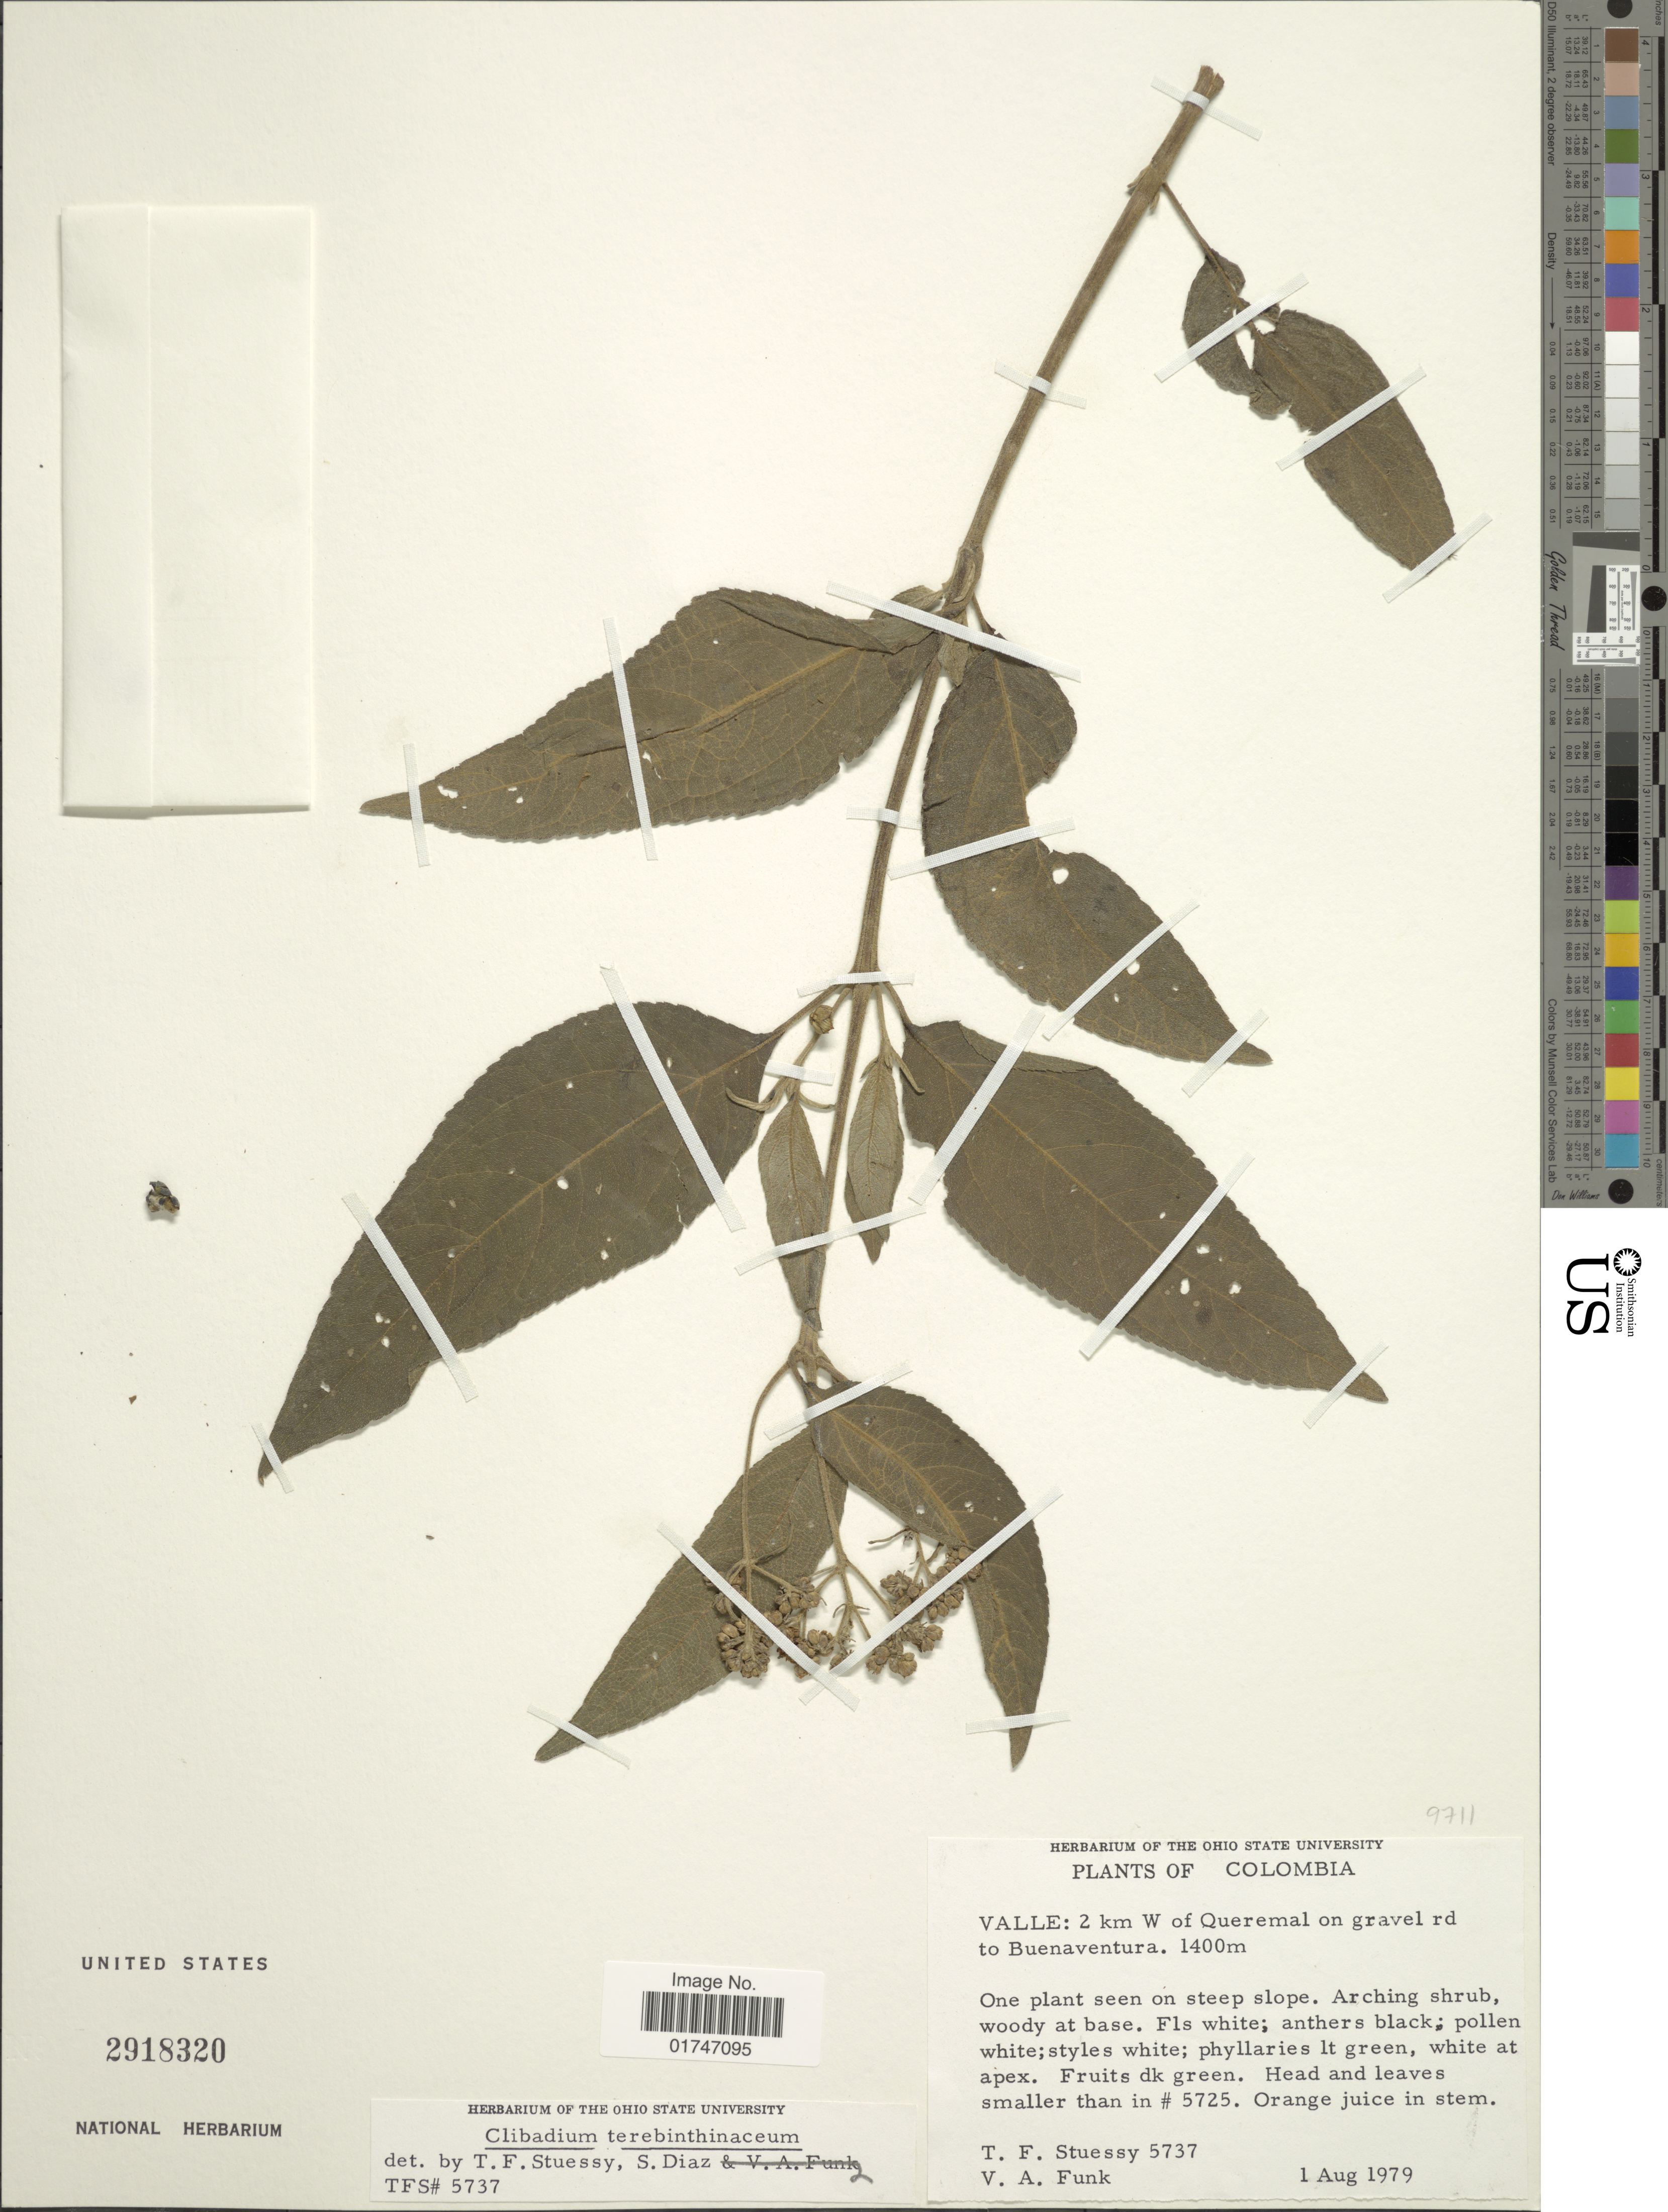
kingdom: Plantae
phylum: Tracheophyta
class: Magnoliopsida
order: Asterales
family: Asteraceae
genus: Clibadium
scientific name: Clibadium surinamense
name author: L.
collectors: T. Stuessy & V. Funk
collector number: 5737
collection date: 1979-08-01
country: Colombia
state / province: Valle del Cauca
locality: Valle: 2 km W of Queremal on gravel rd to Buenaventura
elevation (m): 1400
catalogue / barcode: US 2918320